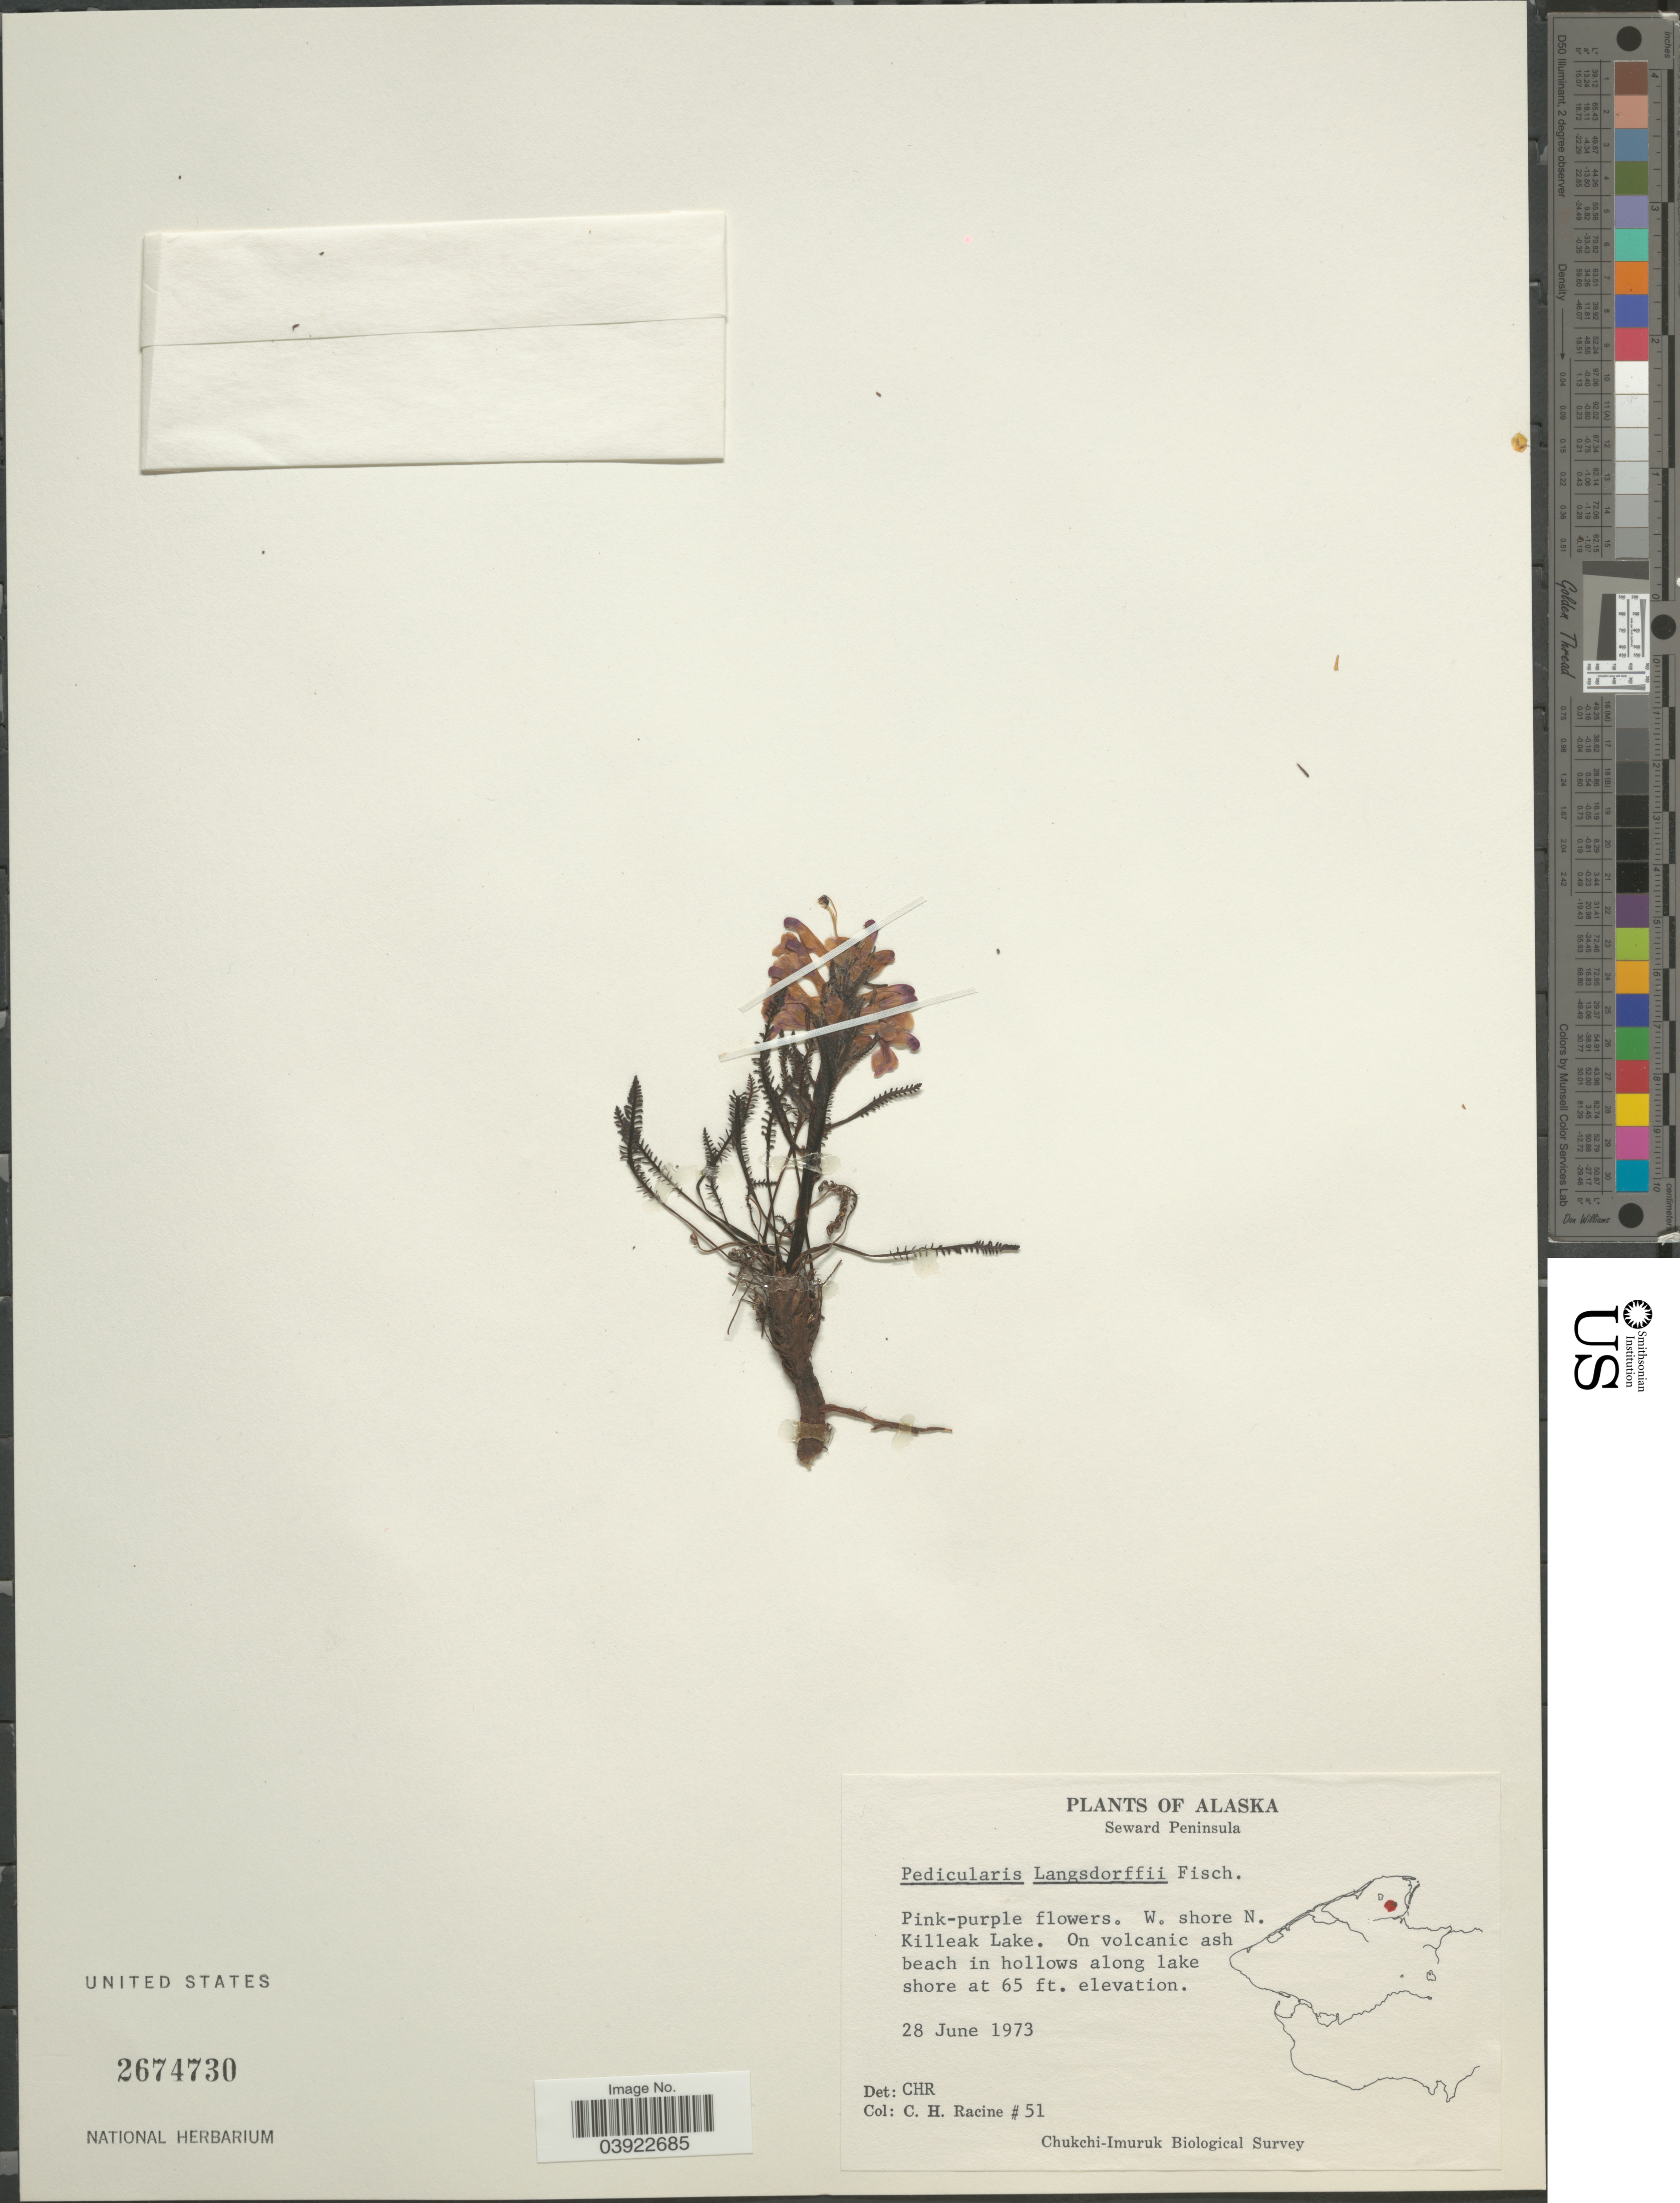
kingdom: Plantae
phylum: Tracheophyta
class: Magnoliopsida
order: Lamiales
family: Orobanchaceae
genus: Pedicularis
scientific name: Pedicularis langsdorffii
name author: Fisch. ex Steven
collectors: C. Racine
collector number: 51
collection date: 1973-06-28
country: United States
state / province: Alaska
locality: Seward Peninsula. W. shore N. Killeak Lake. On volcanic ash beach in hollows along lake shore.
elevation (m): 20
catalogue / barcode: US 2674730